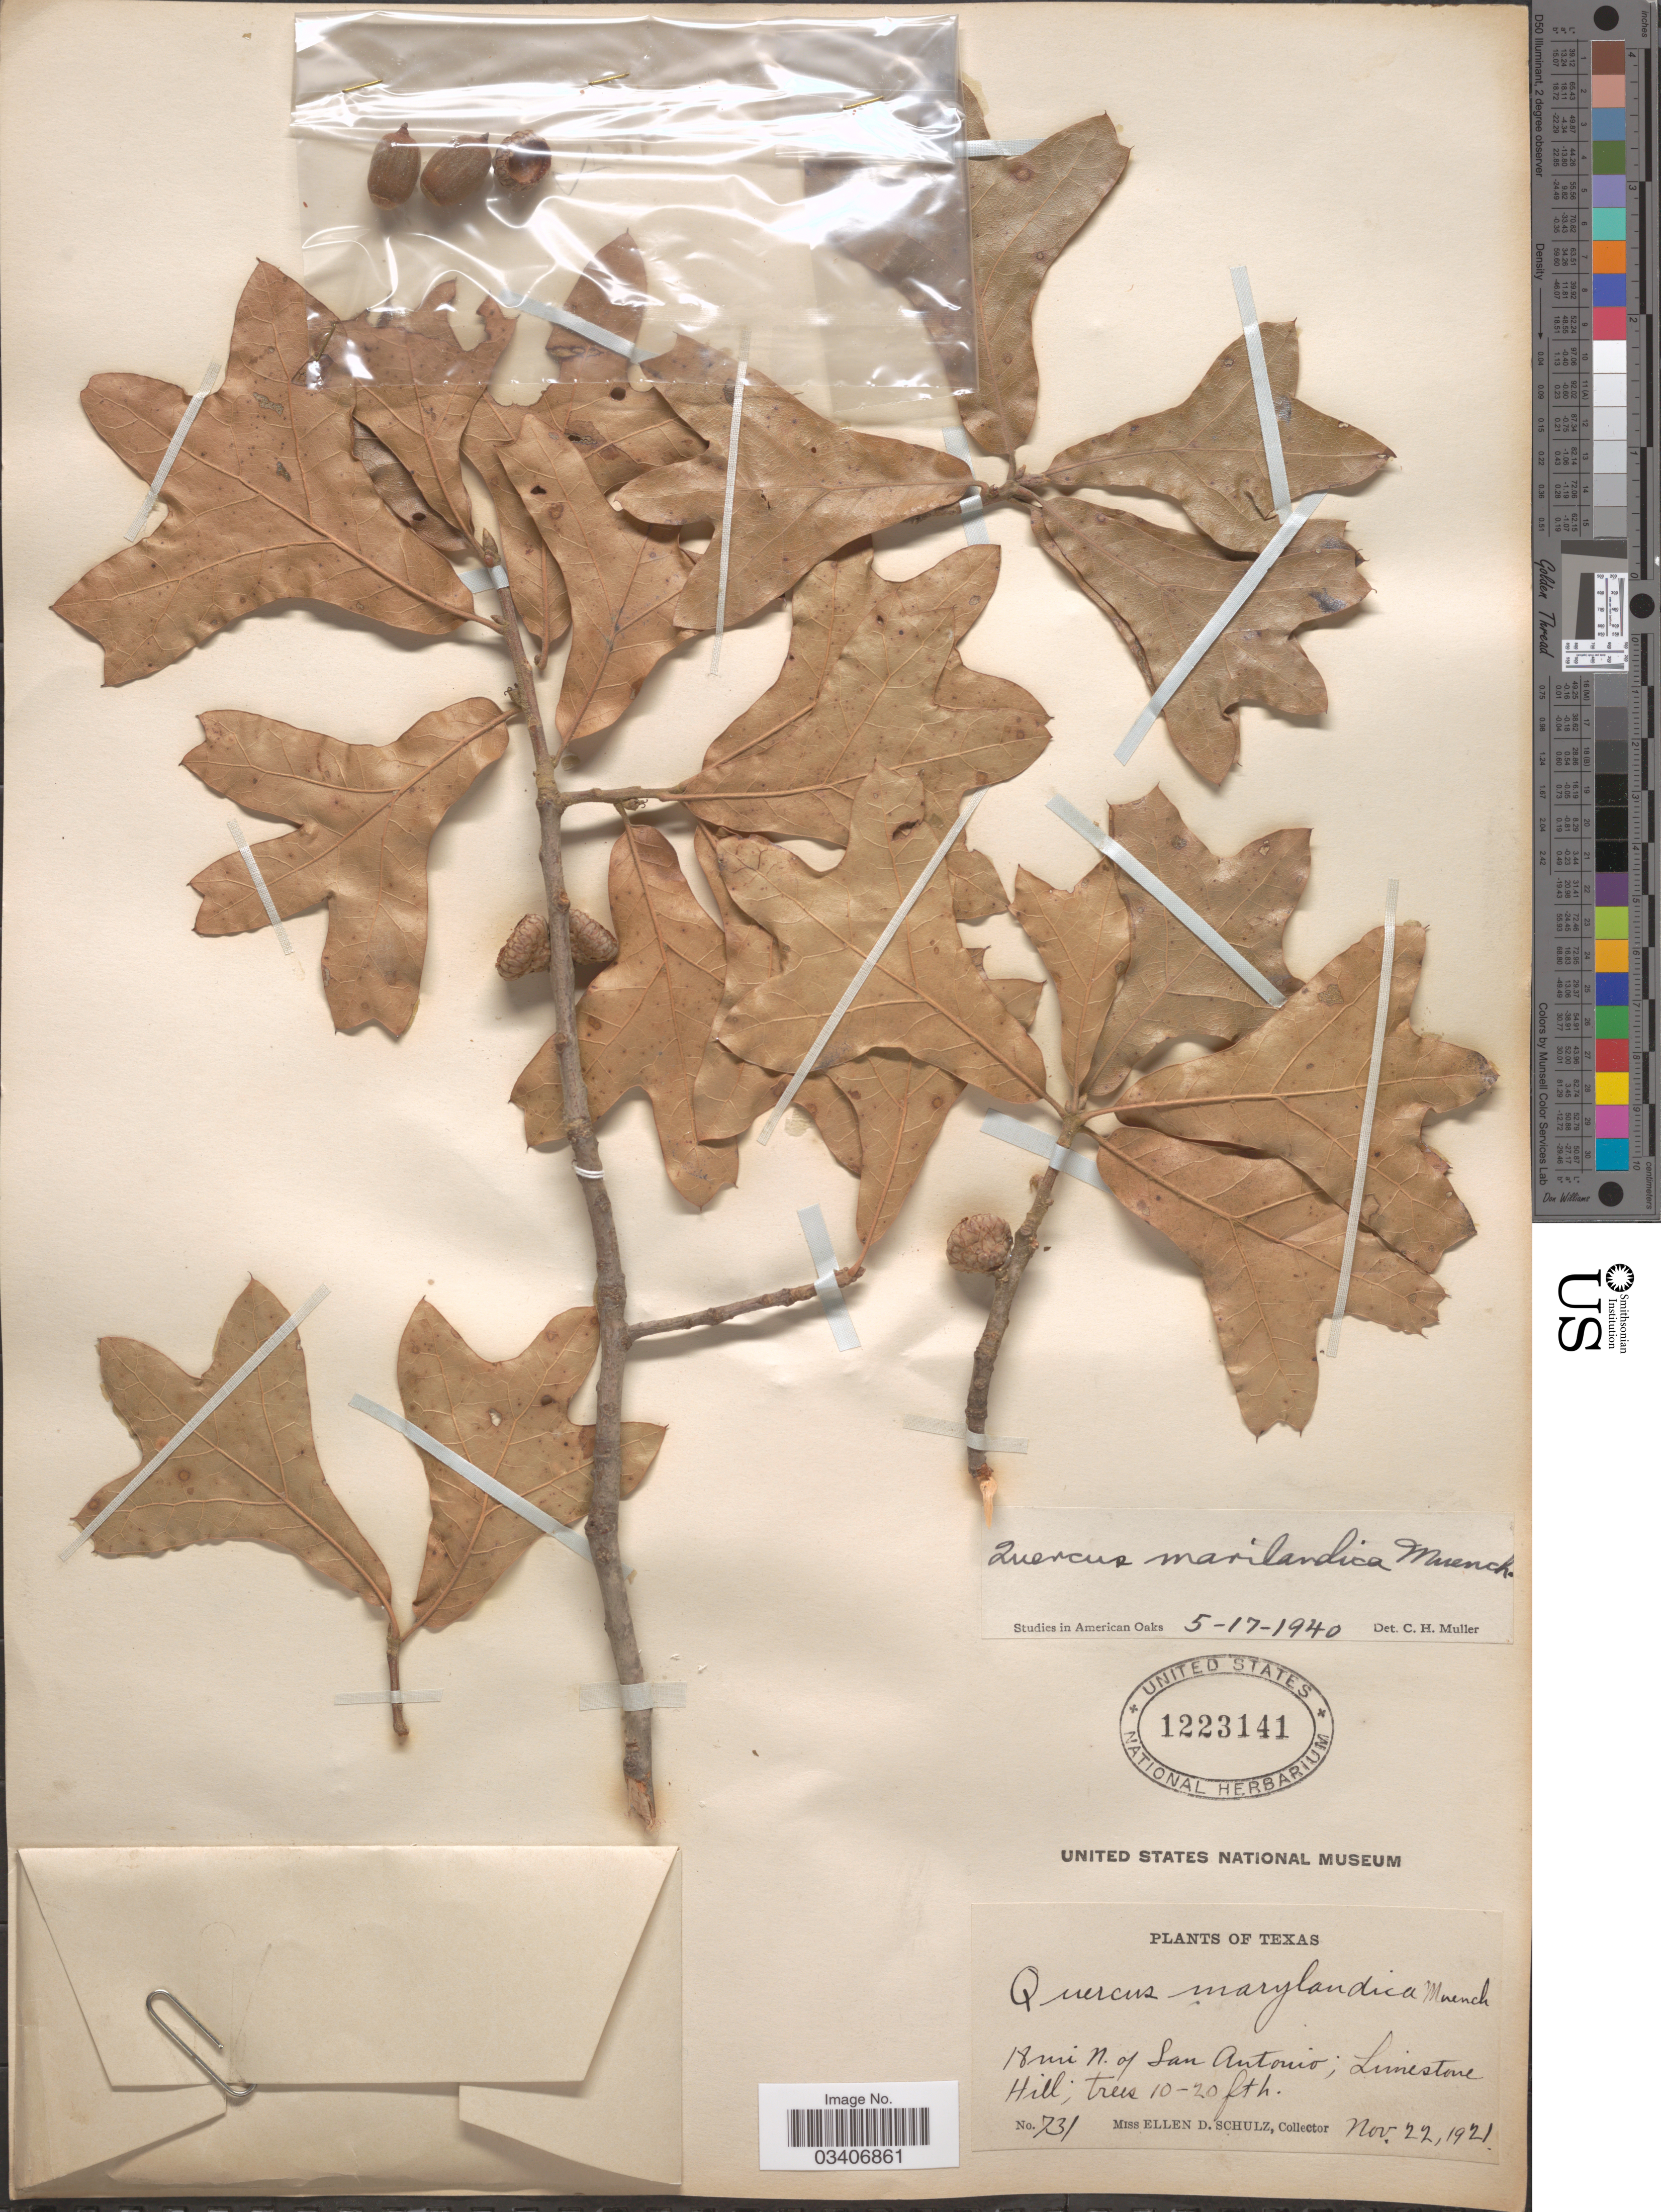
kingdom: Plantae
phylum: Tracheophyta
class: Magnoliopsida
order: Fagales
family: Fagaceae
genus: Quercus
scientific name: Quercus marilandica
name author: (L.) Münchh.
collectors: E. D. Schulz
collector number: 731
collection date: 1921-11-22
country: United States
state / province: Texas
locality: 18 mi N. of San Antonio.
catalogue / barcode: US 1223141